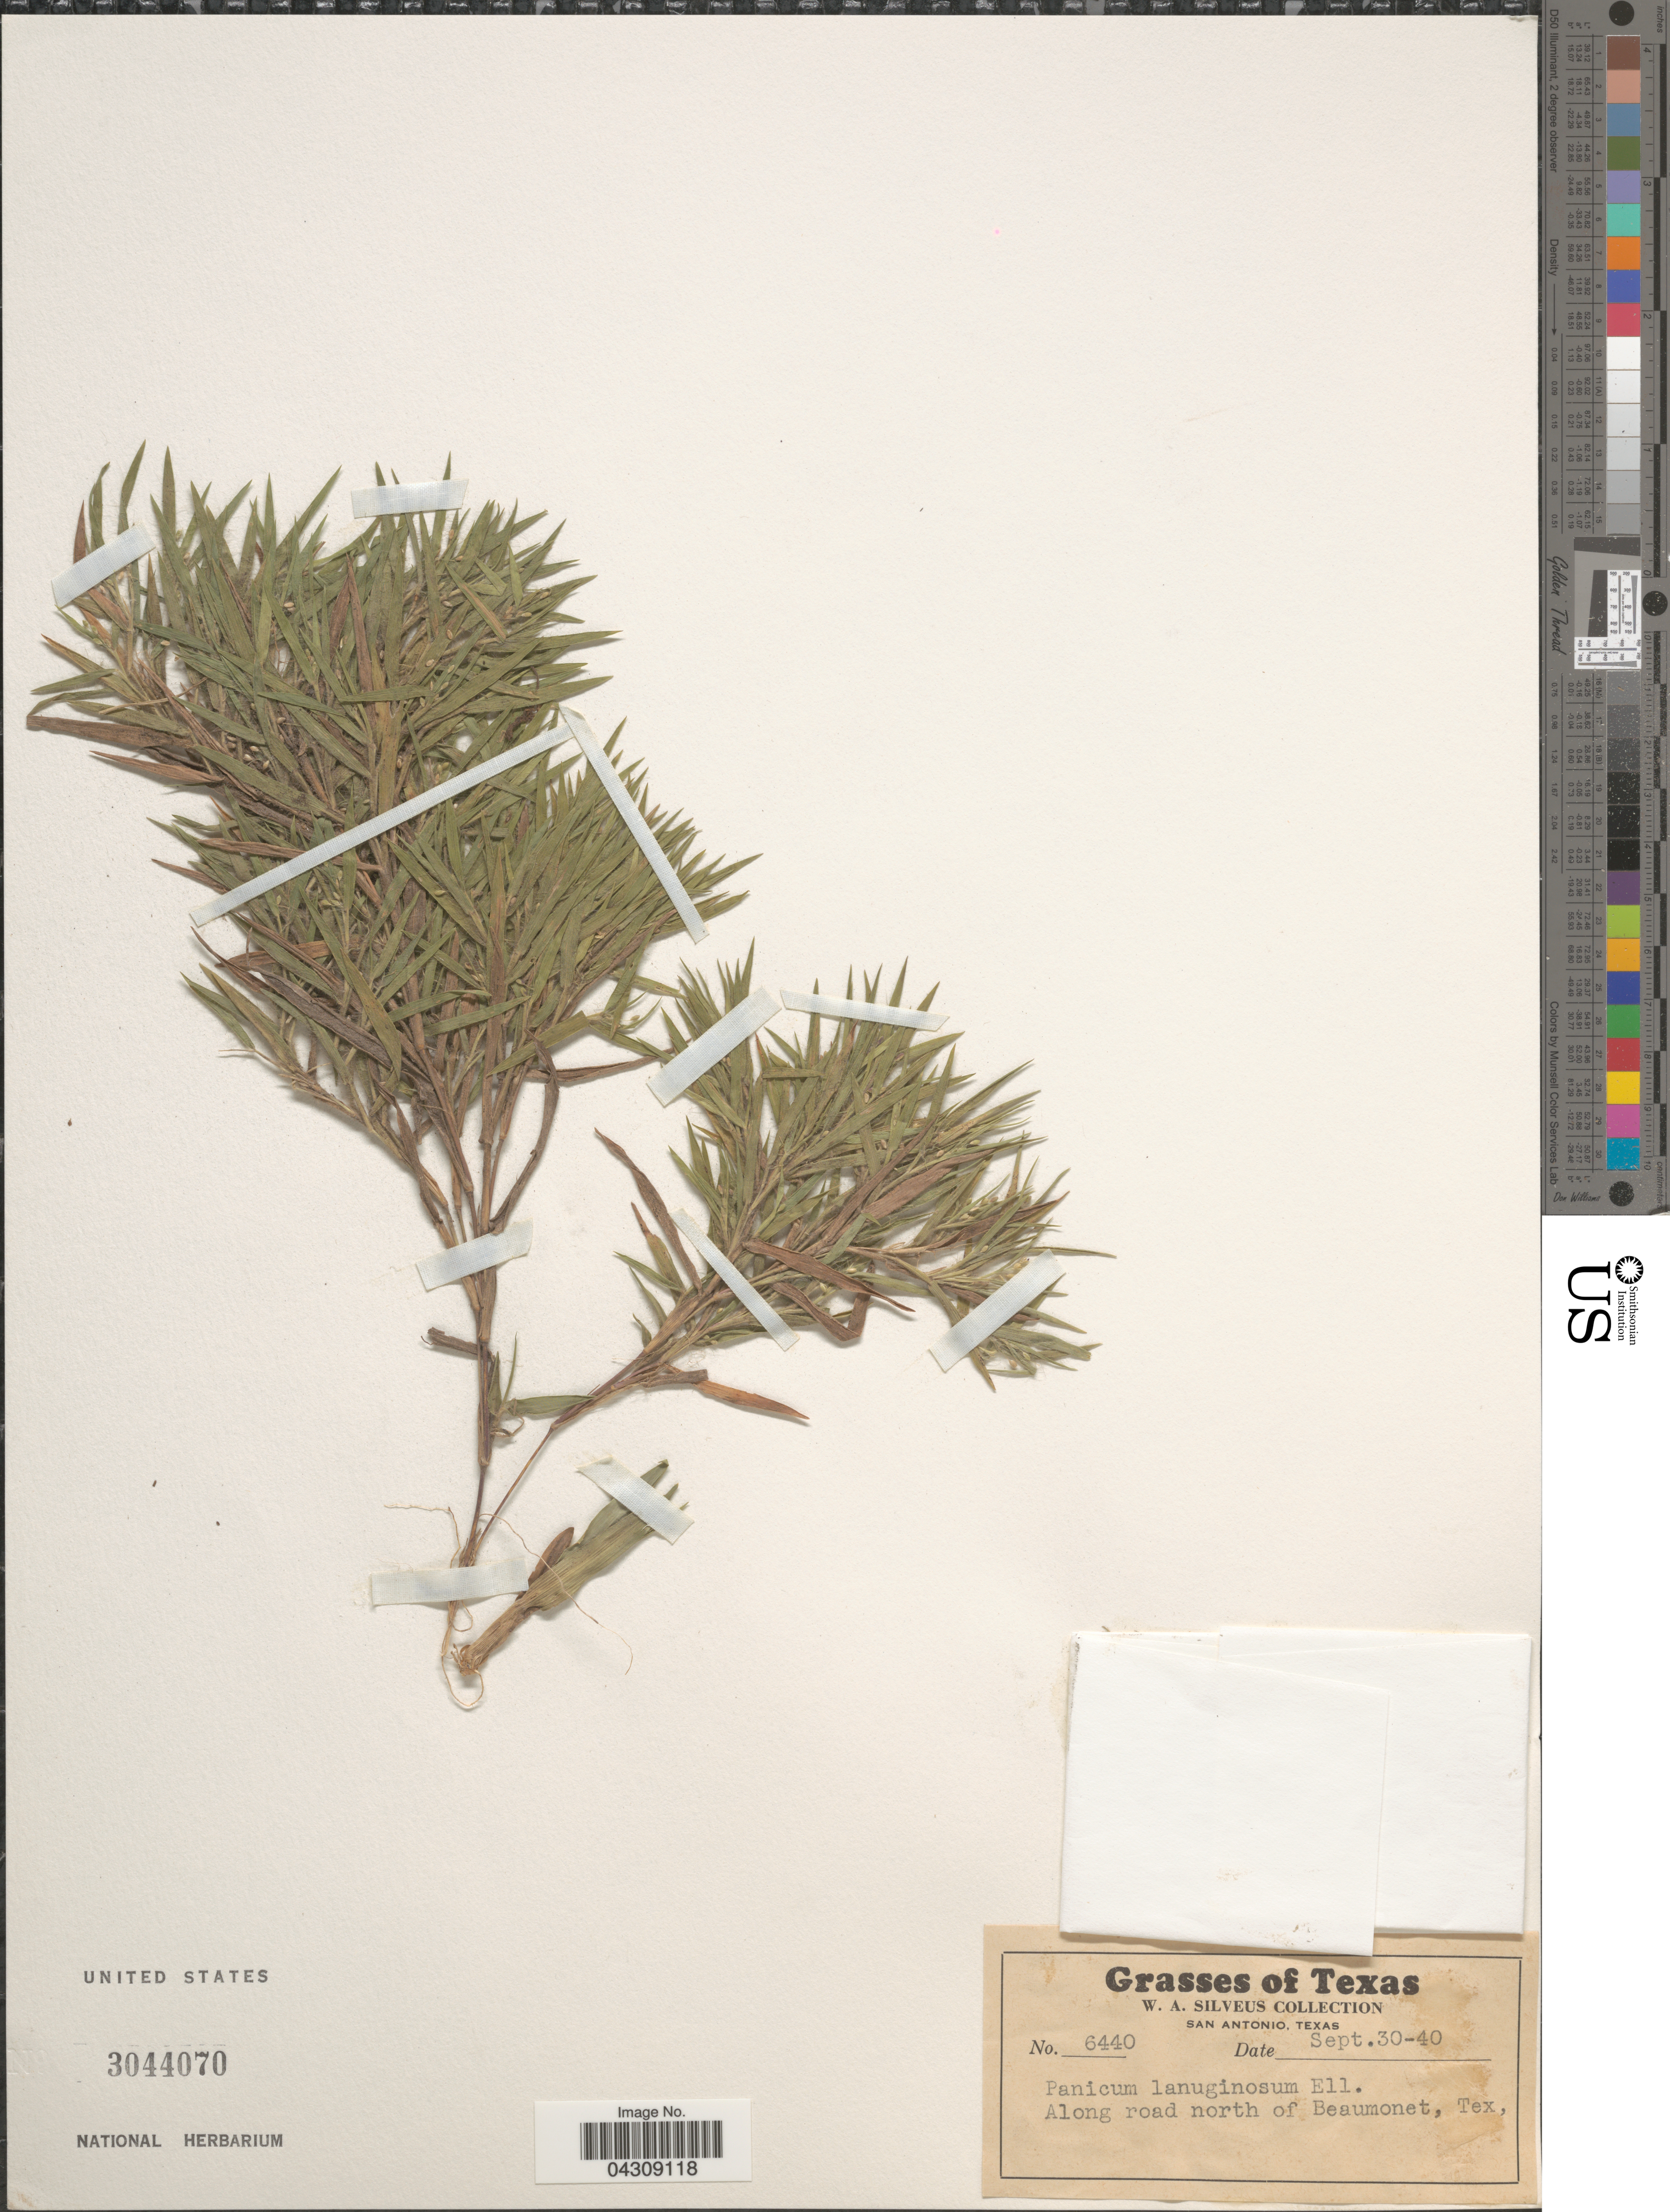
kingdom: Plantae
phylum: Tracheophyta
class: Liliopsida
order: Poales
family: Poaceae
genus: Dichanthelium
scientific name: Dichanthelium acuminatum var. acuminatum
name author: (Sw.) Gould & C.A. Clark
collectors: W. Silveus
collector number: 6440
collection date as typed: Transcribed d/m/y: 30/9/40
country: United States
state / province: Texas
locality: Along road north of Beaumonet.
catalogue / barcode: US 3044070